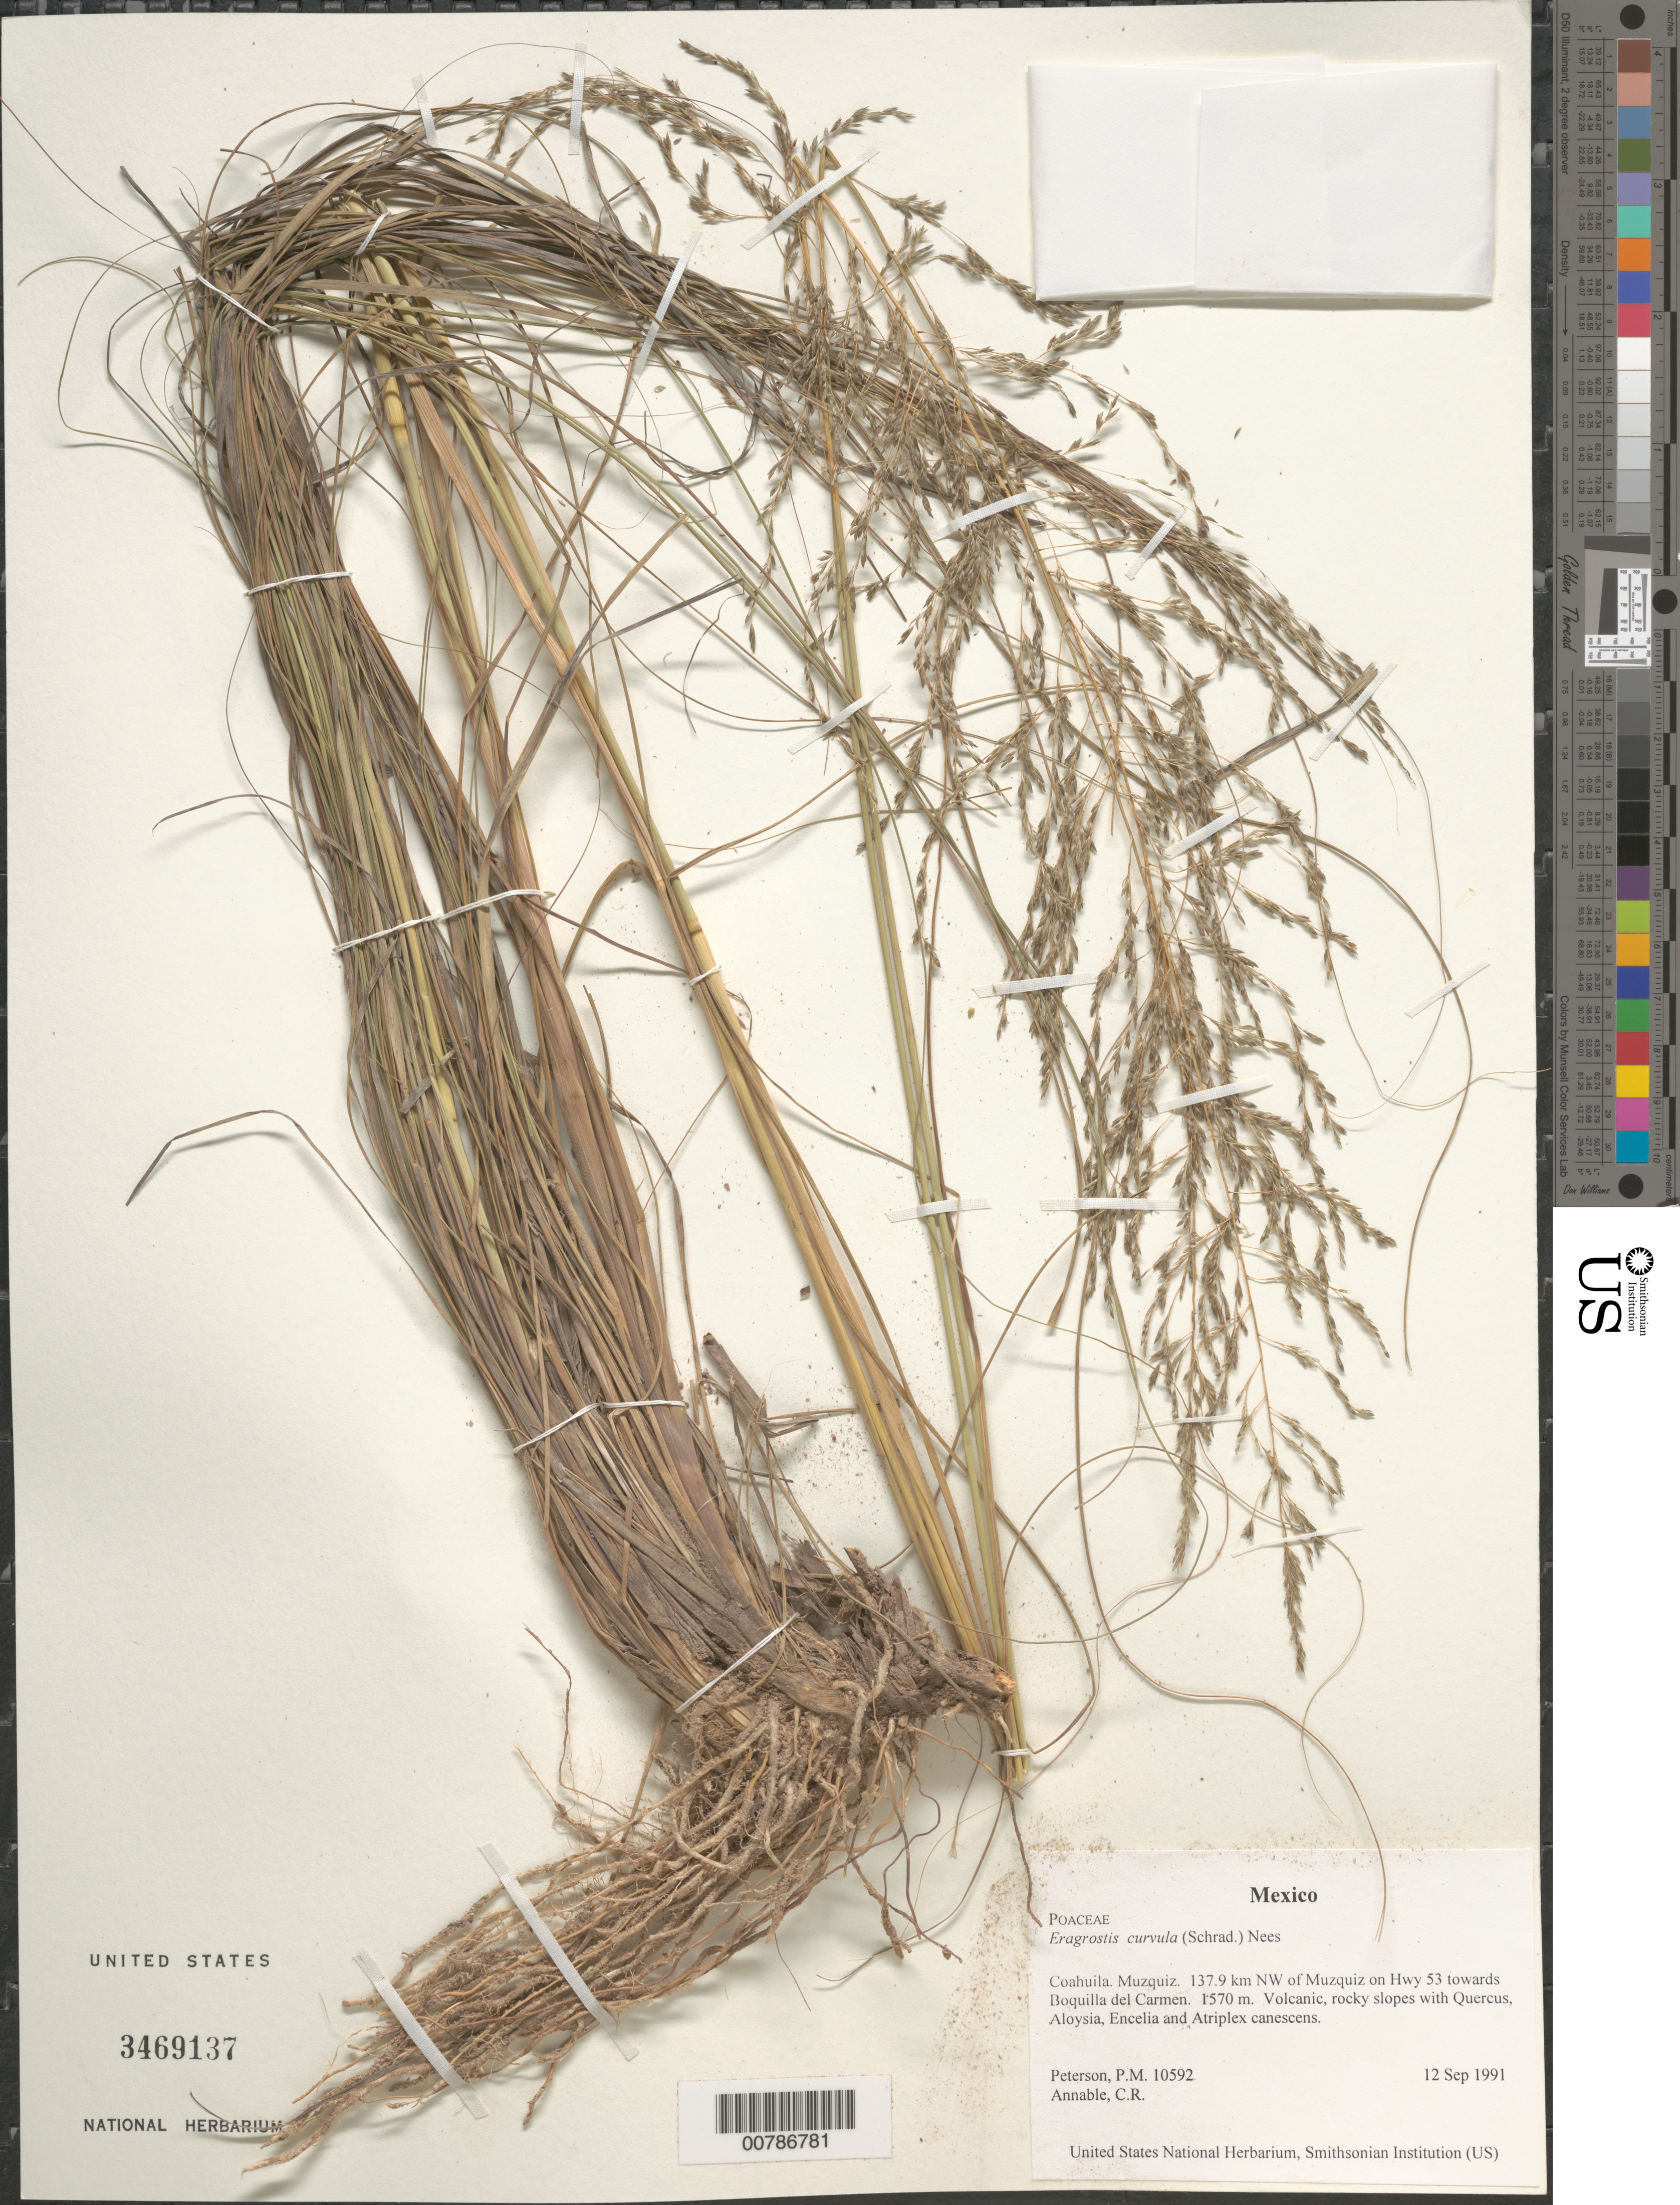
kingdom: Plantae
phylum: Tracheophyta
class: Liliopsida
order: Poales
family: Poaceae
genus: Eragrostis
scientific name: Eragrostis curvula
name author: (Schrad.) Nees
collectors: P. M. Peterson & C. R. Annable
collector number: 10592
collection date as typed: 12 Sep 1991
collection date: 1991-09-12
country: Mexico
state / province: Coahuila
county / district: Muzquiz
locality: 137.9 km NW of Muzquiz on Hwy 53 towards Boquilla del Carmen.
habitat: Volcanic, rocky slopes with Quercus, Aloysia, Encelia and Atriplex canescens.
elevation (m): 1570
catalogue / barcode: US 3469137